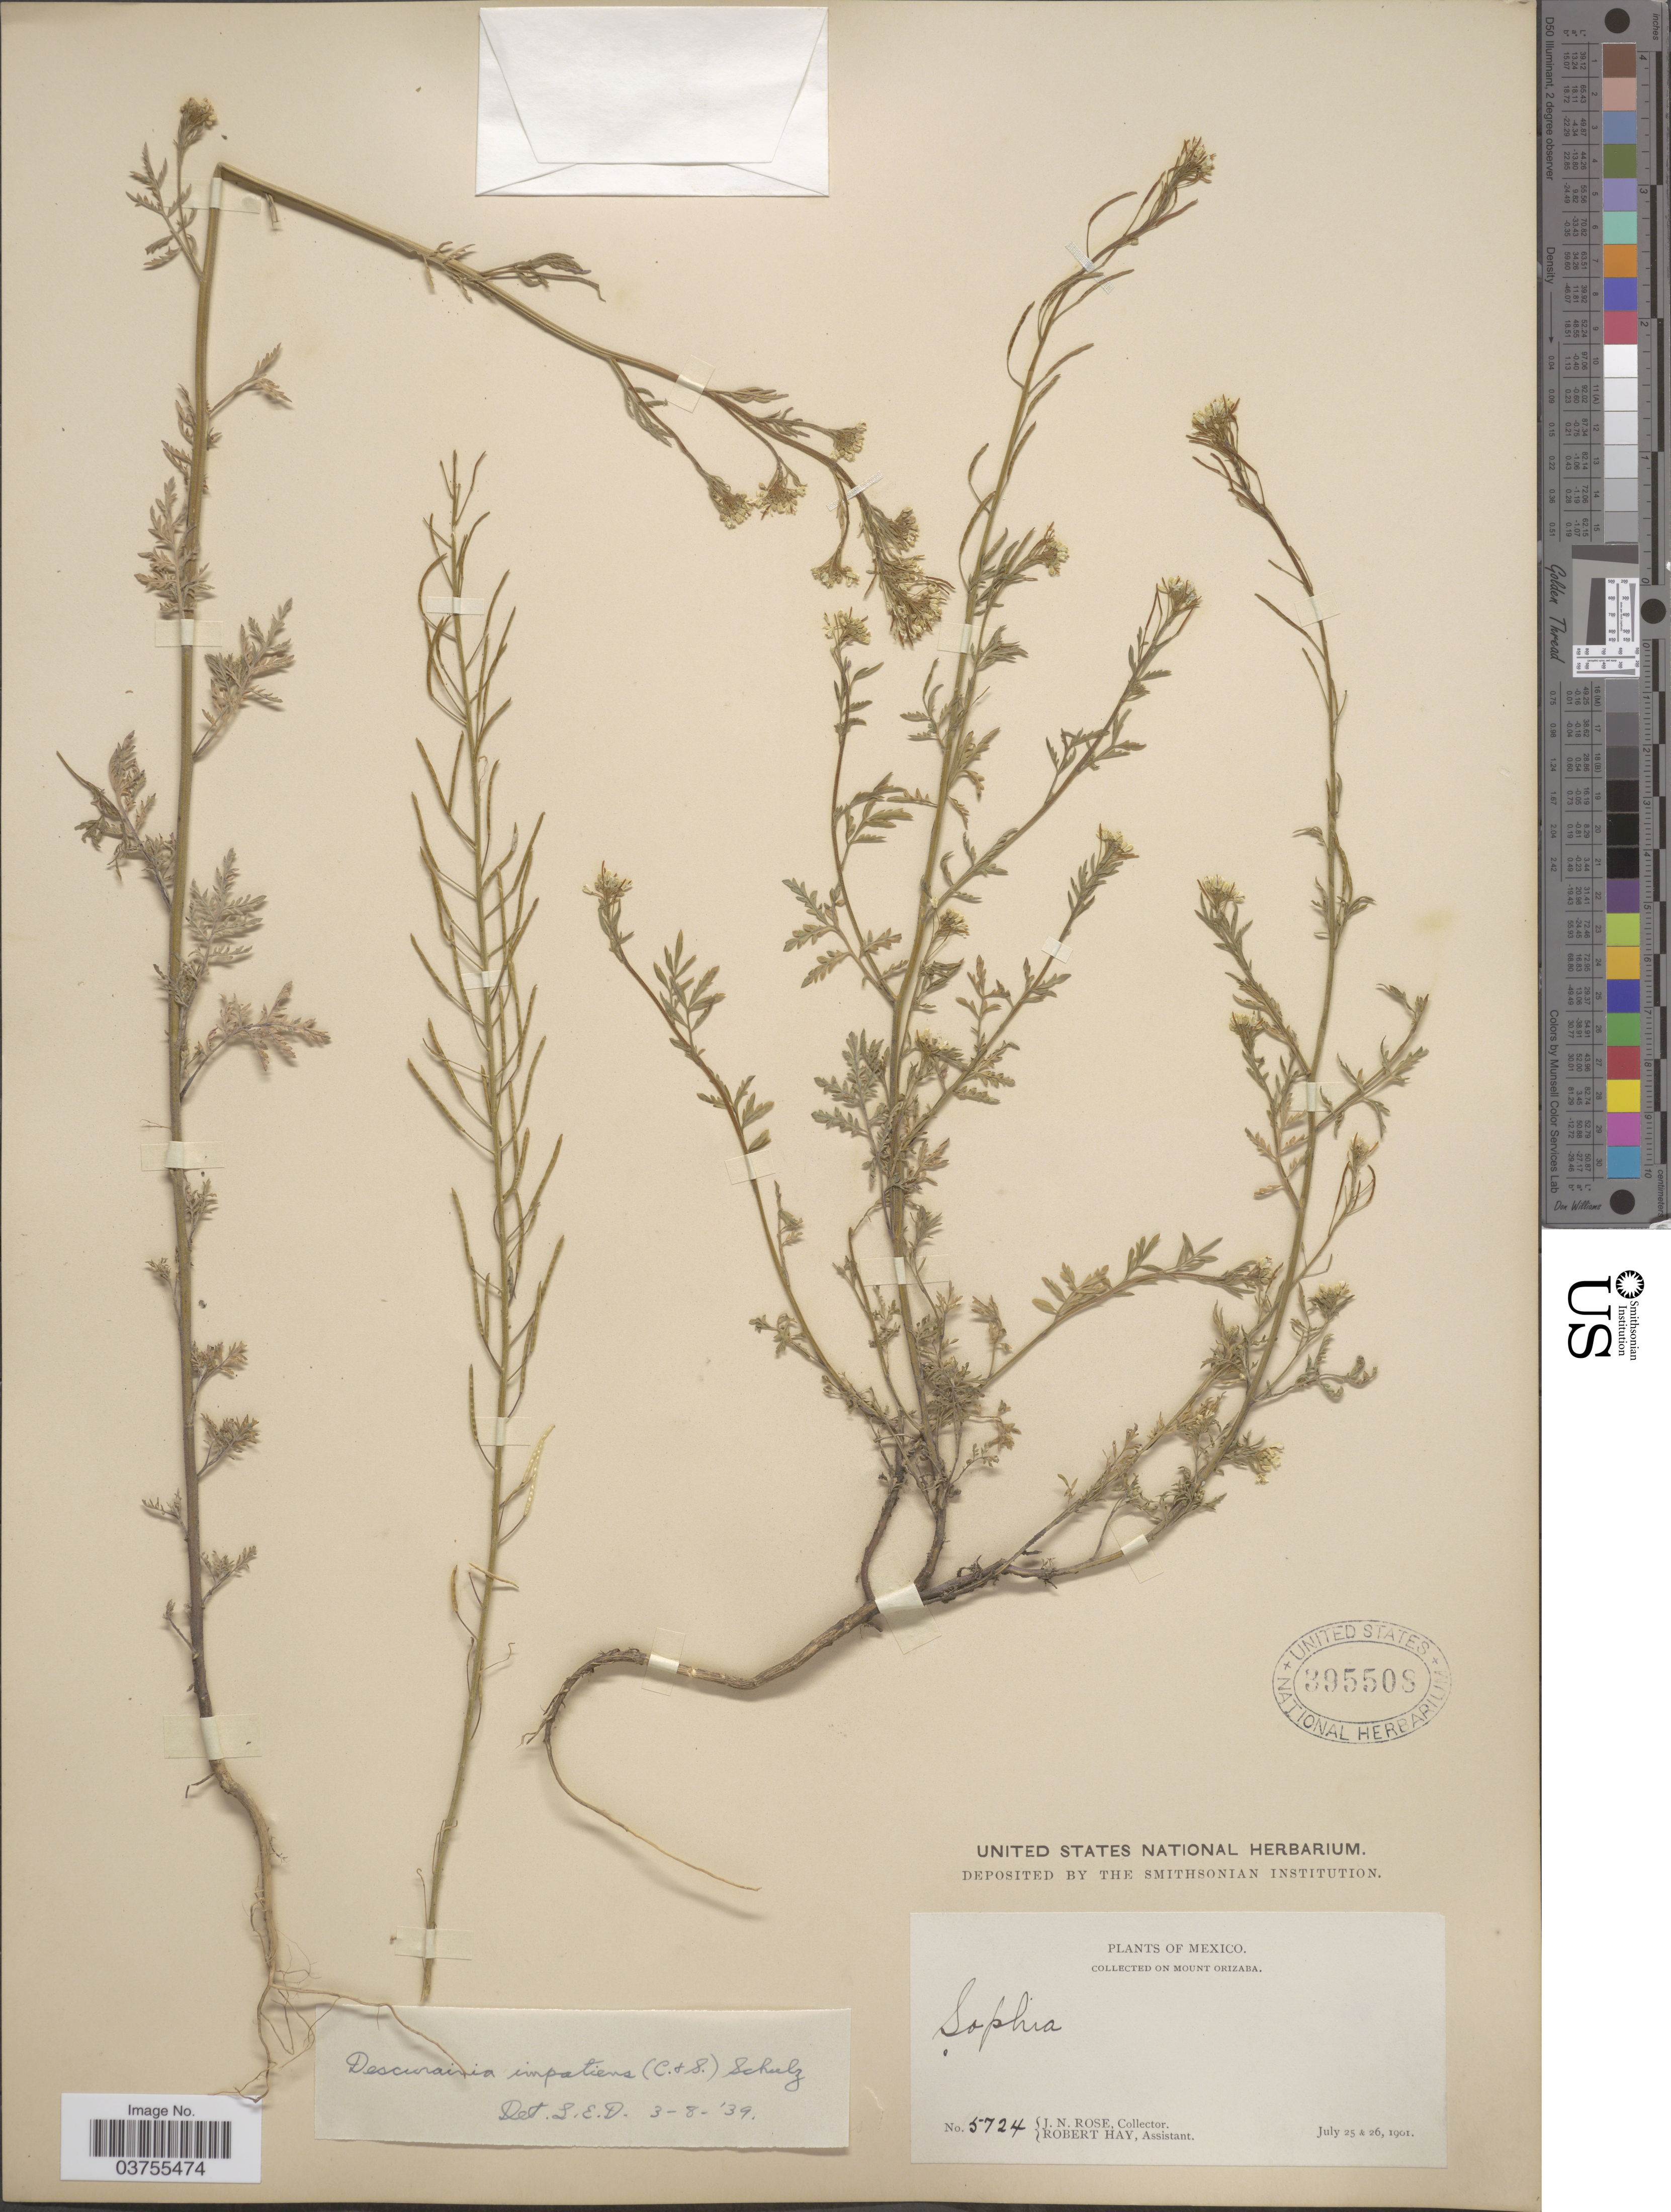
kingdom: Plantae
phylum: Tracheophyta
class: Magnoliopsida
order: Brassicales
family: Brassicaceae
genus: Descurainia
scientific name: Descurainia impatiens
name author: (Schltdl. et al.) O.E. Schulz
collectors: J. N. Rose & R. H. Hay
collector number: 5724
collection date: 1901-07-25/1901-07-26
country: Mexico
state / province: México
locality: On Mount Orizaba.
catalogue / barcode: US 395508